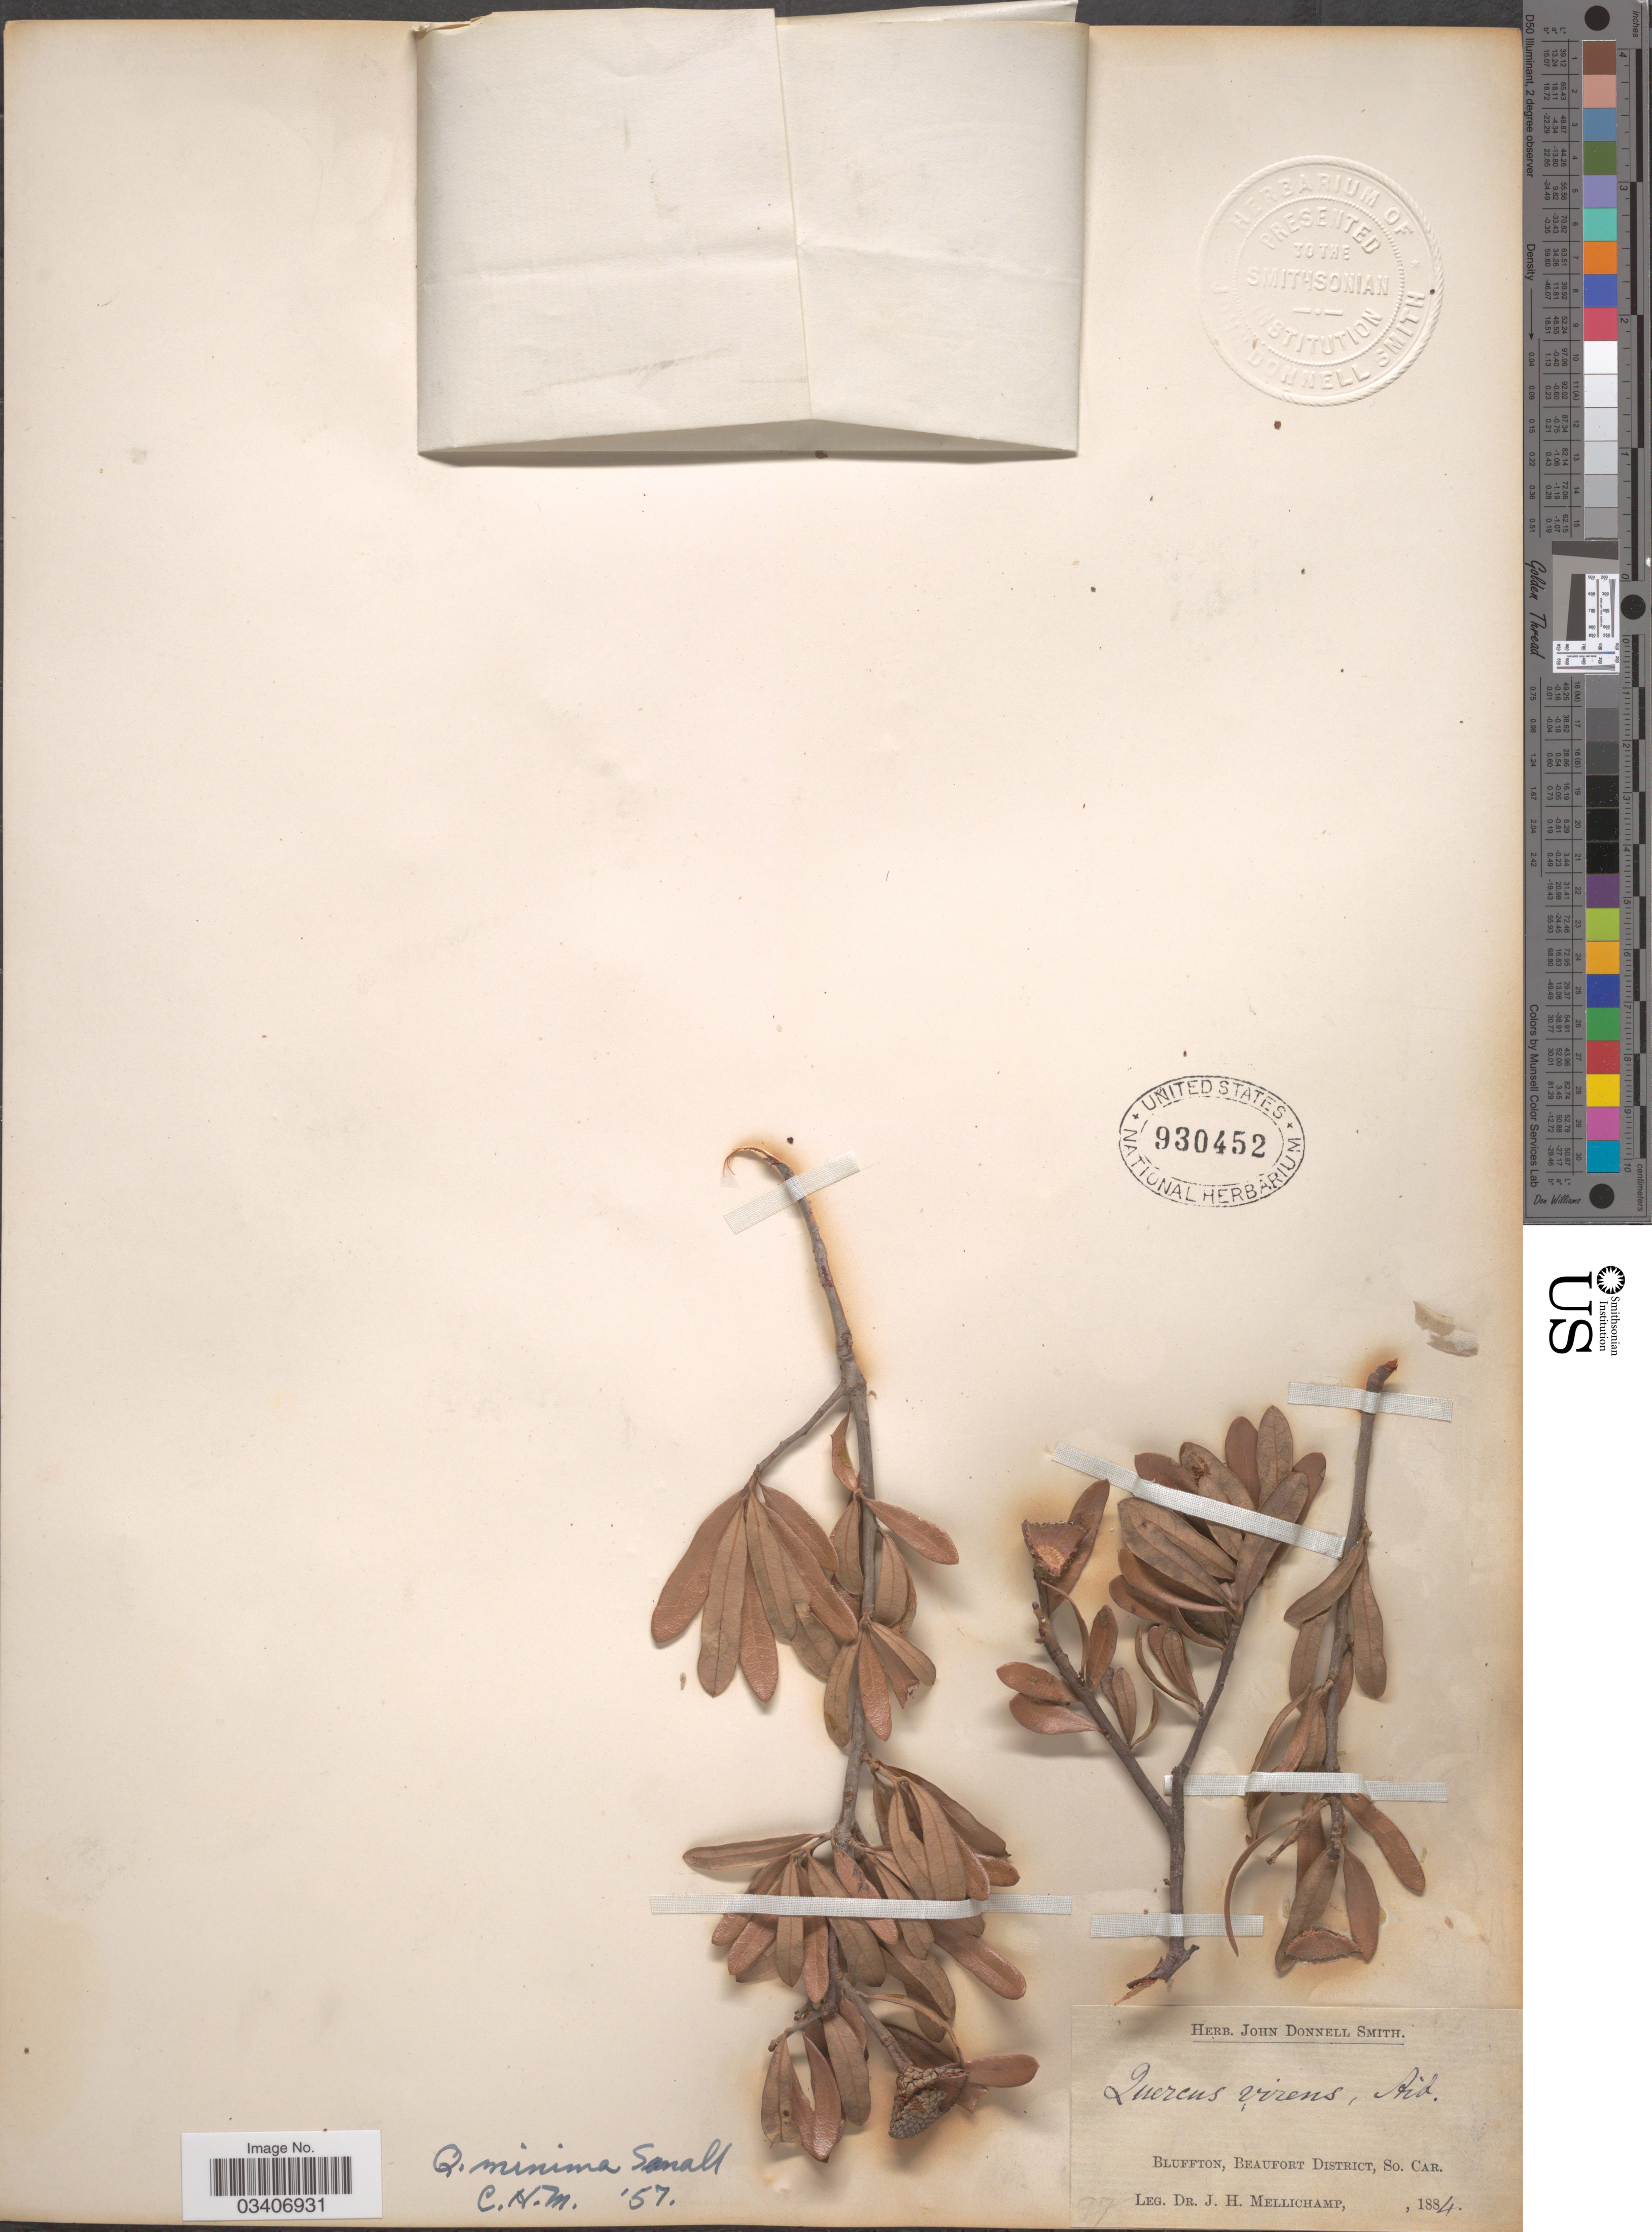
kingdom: Plantae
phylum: Tracheophyta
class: Magnoliopsida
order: Fagales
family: Fagaceae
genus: Quercus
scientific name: Quercus minima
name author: (Sarg.) Small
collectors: J. H. Mellichamp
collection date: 1884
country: United States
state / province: South Carolina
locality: Bluffton, Beaufort District.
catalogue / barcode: US 930452